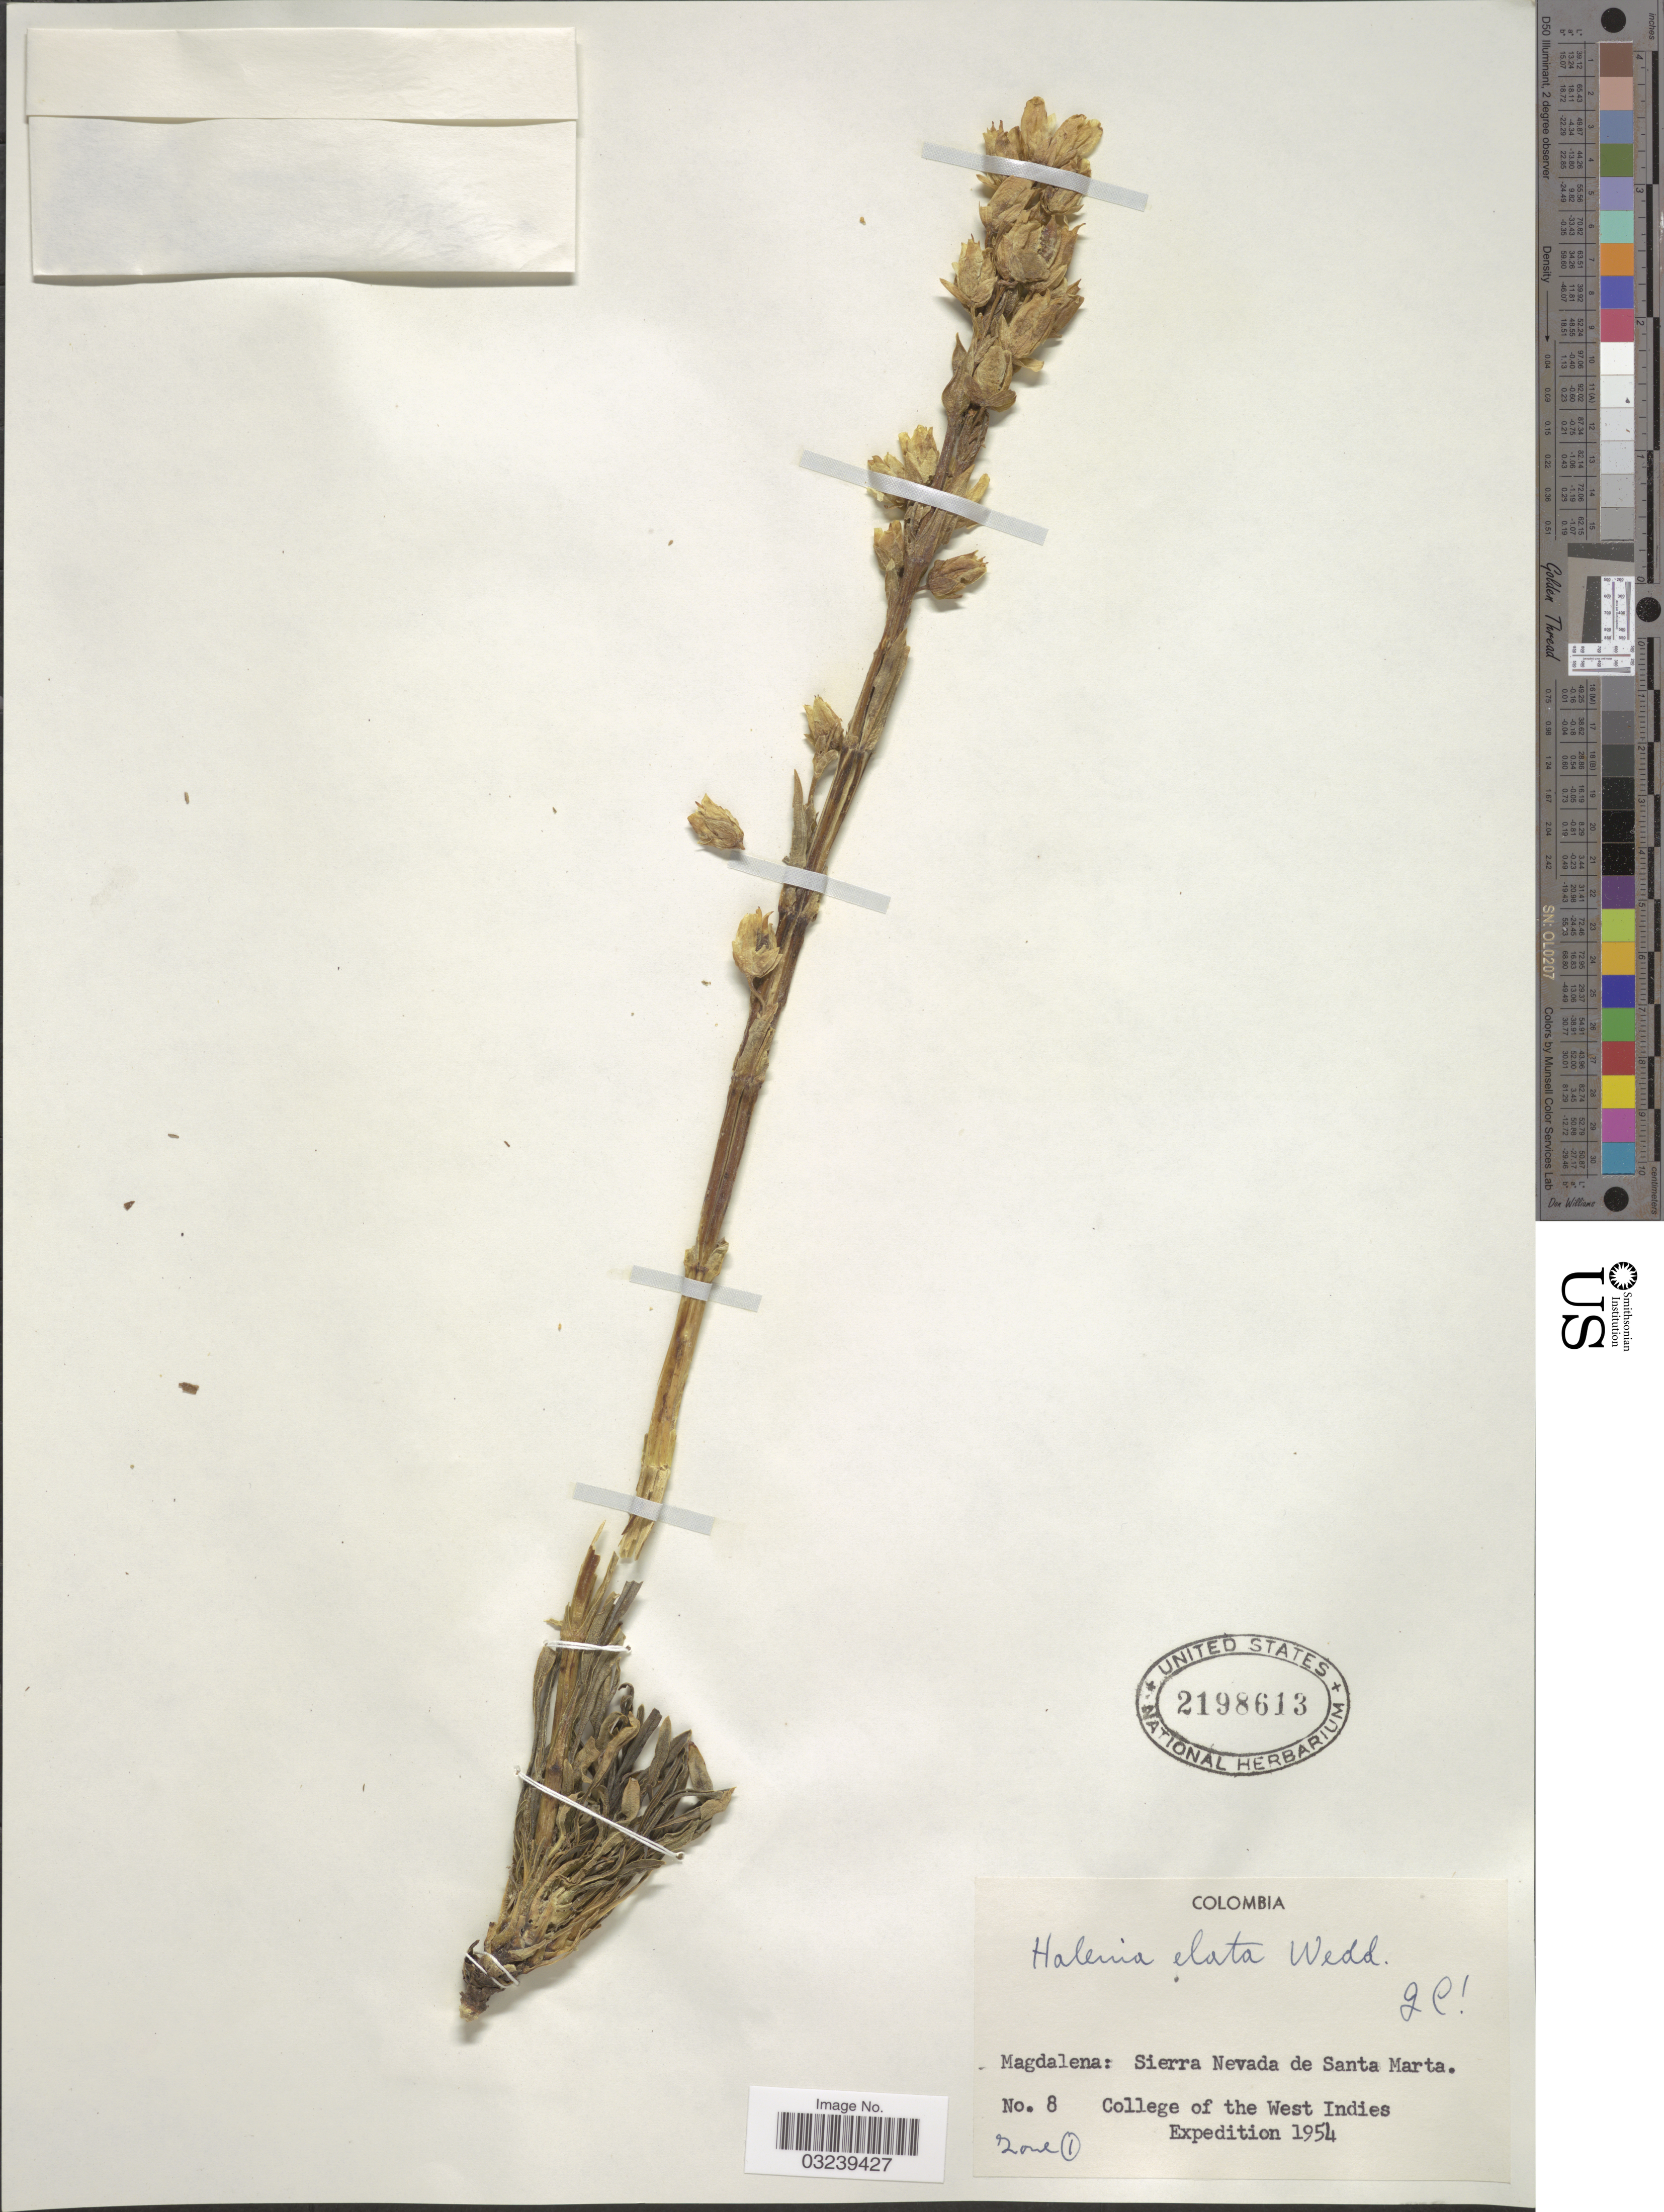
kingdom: Plantae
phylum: Tracheophyta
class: Magnoliopsida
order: Gentianales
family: Gentianaceae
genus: Halenia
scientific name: Halenia elata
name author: Wedd.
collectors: College of the West Indies Expedition 1954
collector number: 8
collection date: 1954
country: Colombia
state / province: Magdalena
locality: Sierra Nevada de Santa Marta. Zone 1.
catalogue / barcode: US 2198613